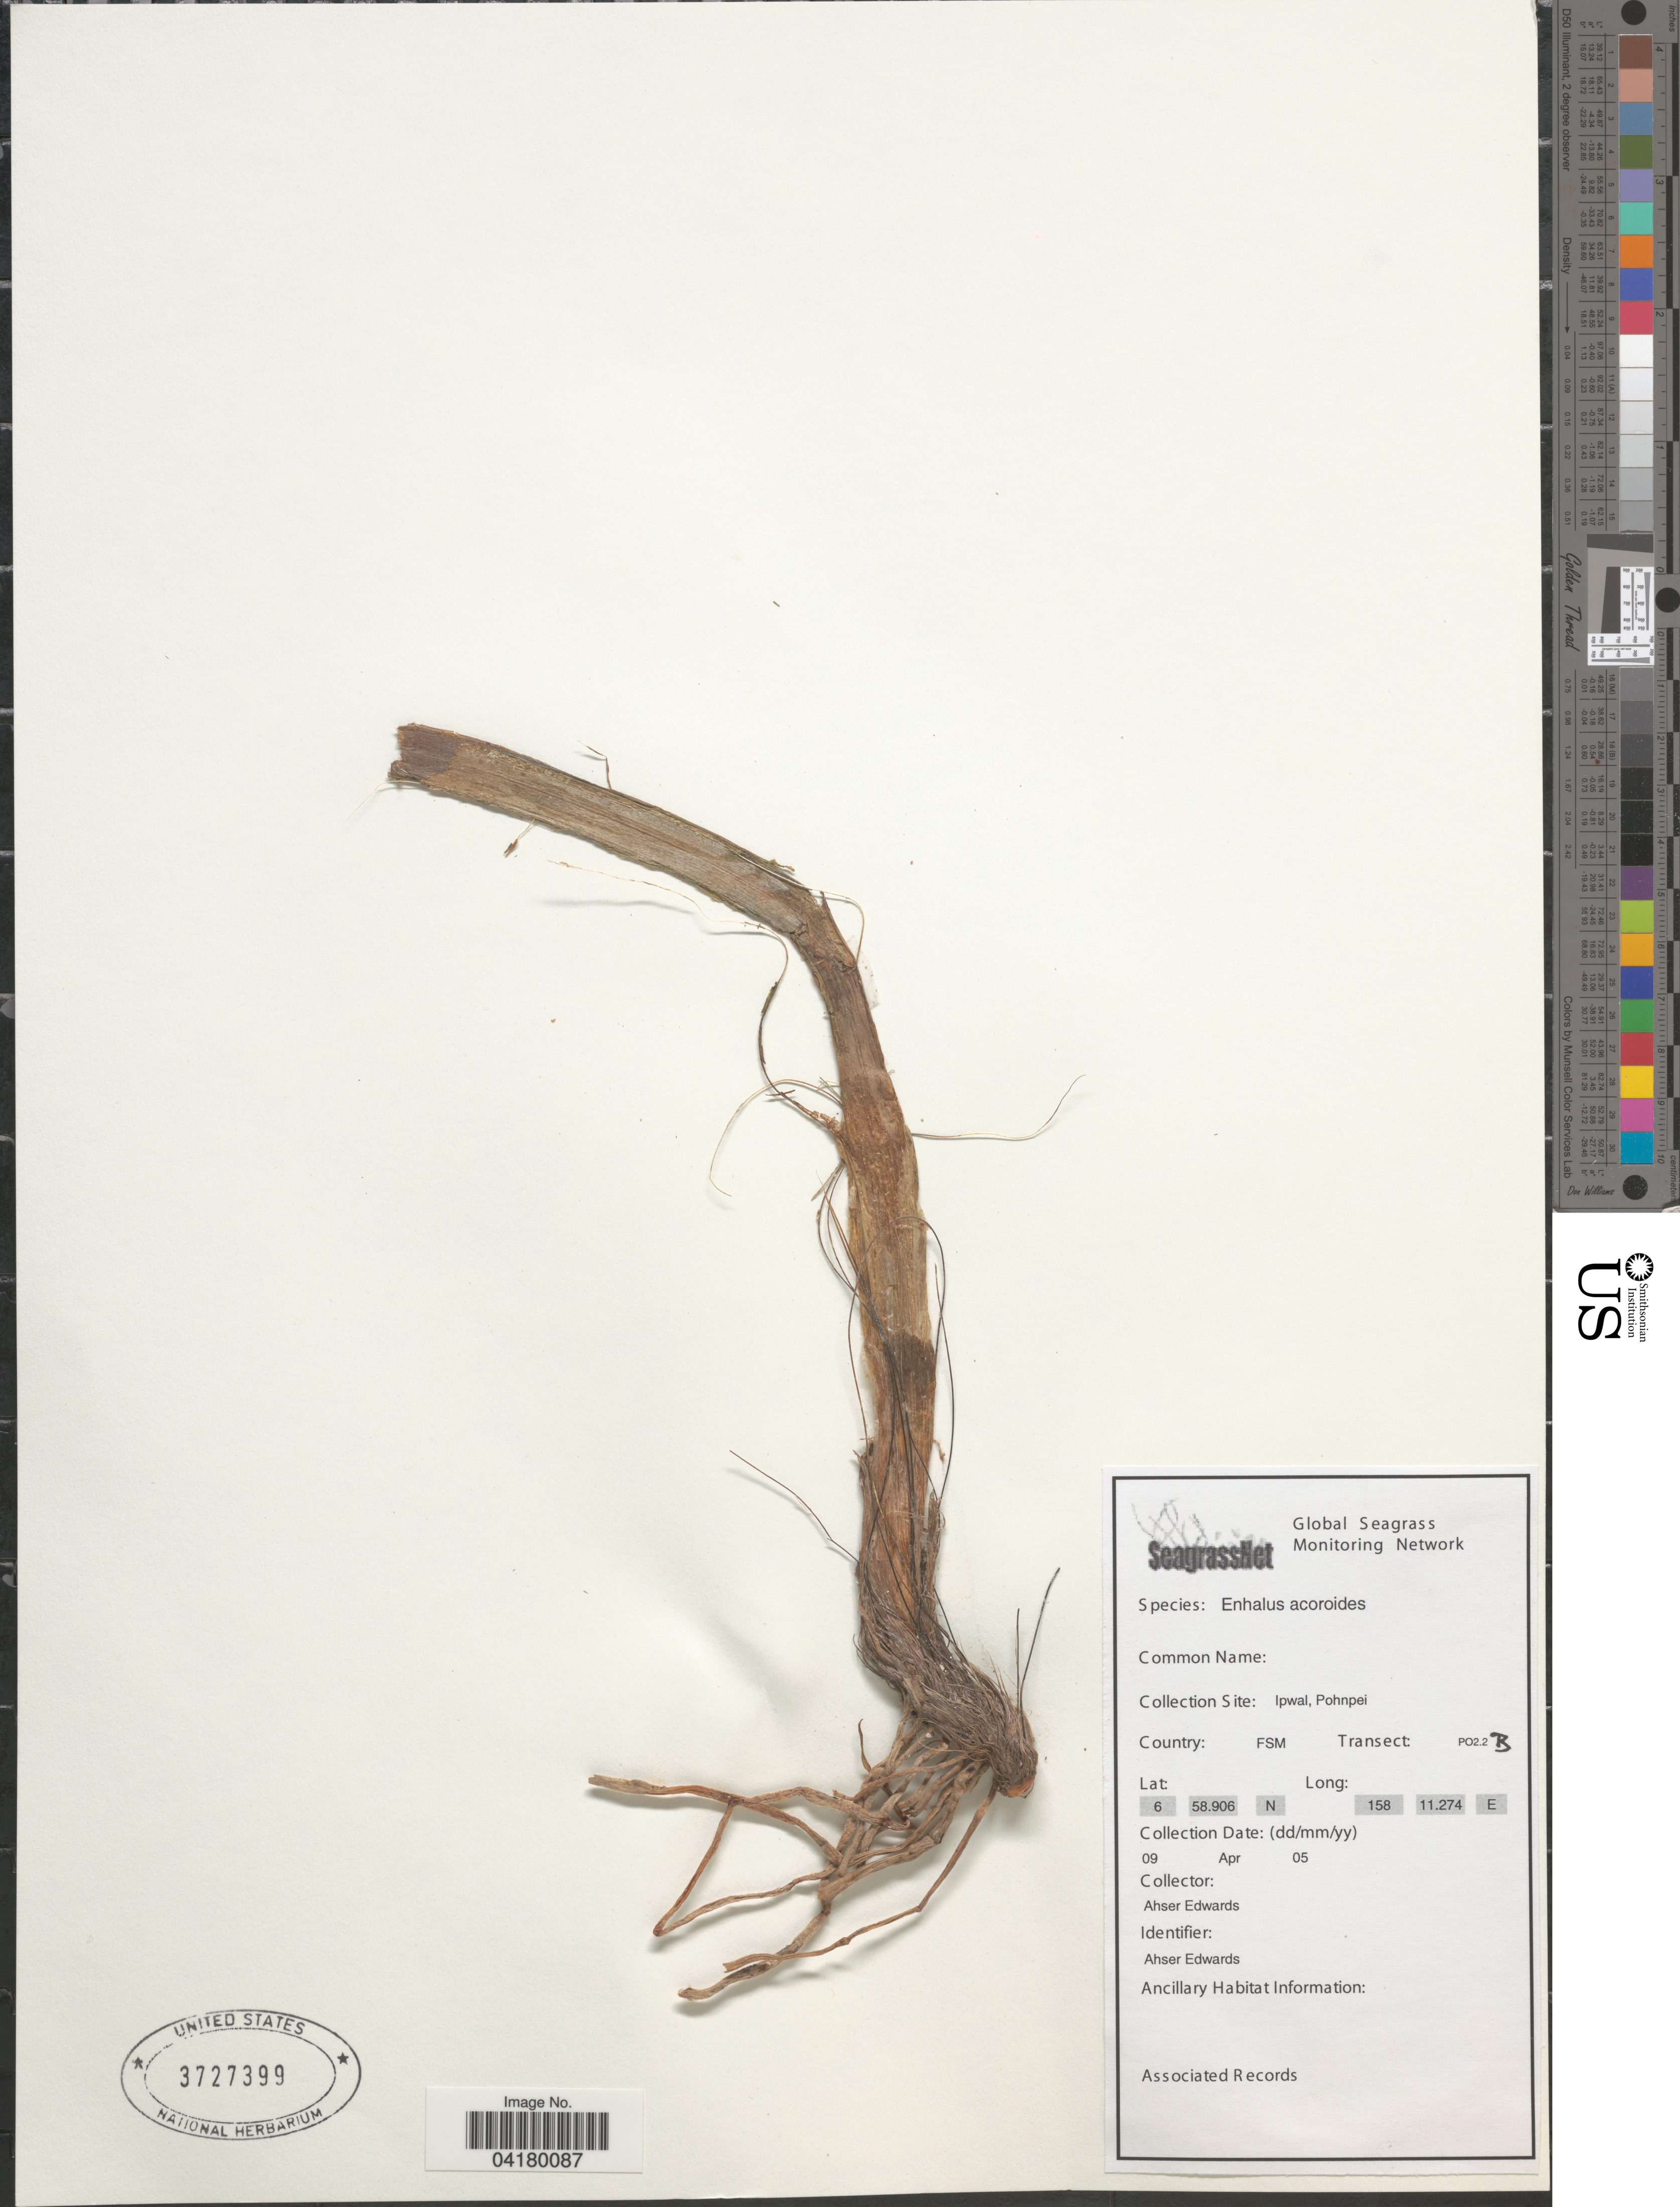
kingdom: Plantae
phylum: Tracheophyta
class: Liliopsida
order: Alismatales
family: Hydrocharitaceae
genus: Enhalus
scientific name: Enhalus acoroides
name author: (L. f.) Royle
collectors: A. Edwards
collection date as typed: Transcribed d/m/y: 9/4/5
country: Micronesia, Federated States of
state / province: Pohnpei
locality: Collection Site: Ipwal. Country: FSM. Transect: PO2.2B.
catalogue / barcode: US 3727399